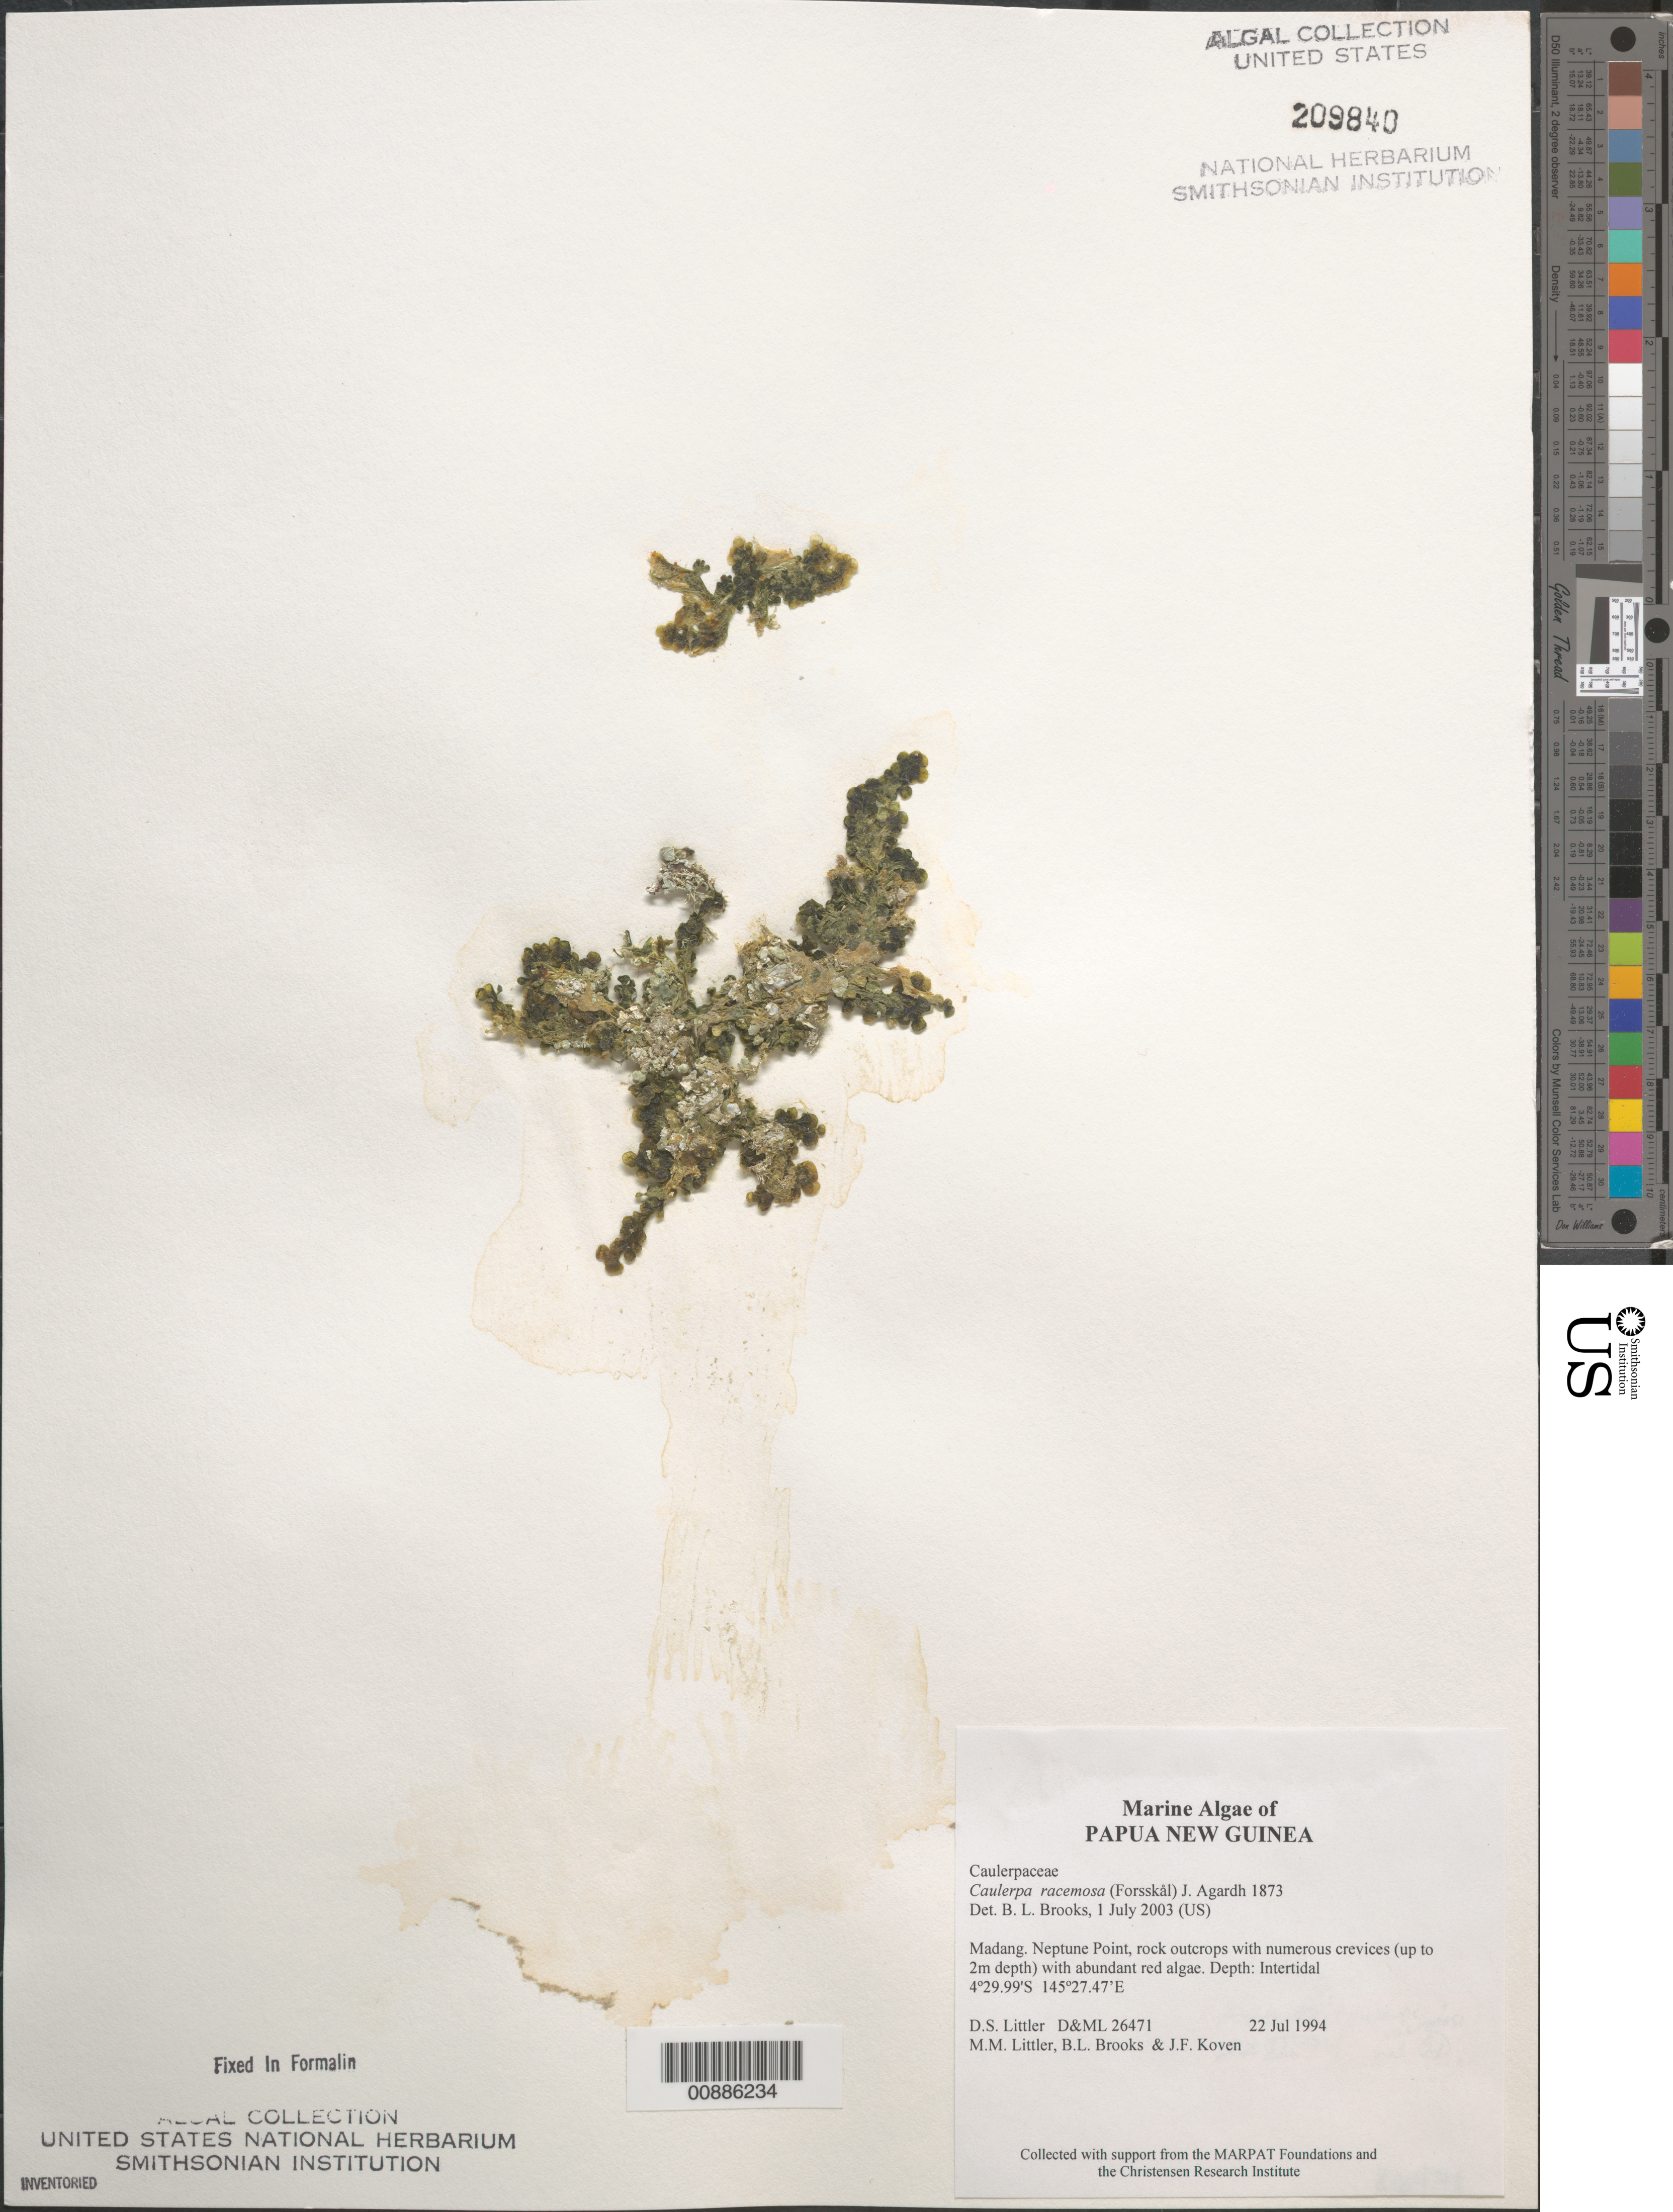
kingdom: Plantae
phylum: Chlorophyta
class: Ulvophyceae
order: Bryopsidales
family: Caulerpaceae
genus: Caulerpa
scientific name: Caulerpa racemosa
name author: (Forssk.) J. Agardh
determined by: Brooks, B. L., (BOT), Smithsonian Institution - National Museum of Natural History (UNITED STATES)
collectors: D. S. Littler, M. M. Littler, B. Brooks & J. Koven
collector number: D&ML 26471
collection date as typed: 22 Jul 1994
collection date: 1994-07-22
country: Papua New Guinea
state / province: Madang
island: New Guinea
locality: Neptune Point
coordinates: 4 29.99'S, 145 27.47'E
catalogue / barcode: US 209840